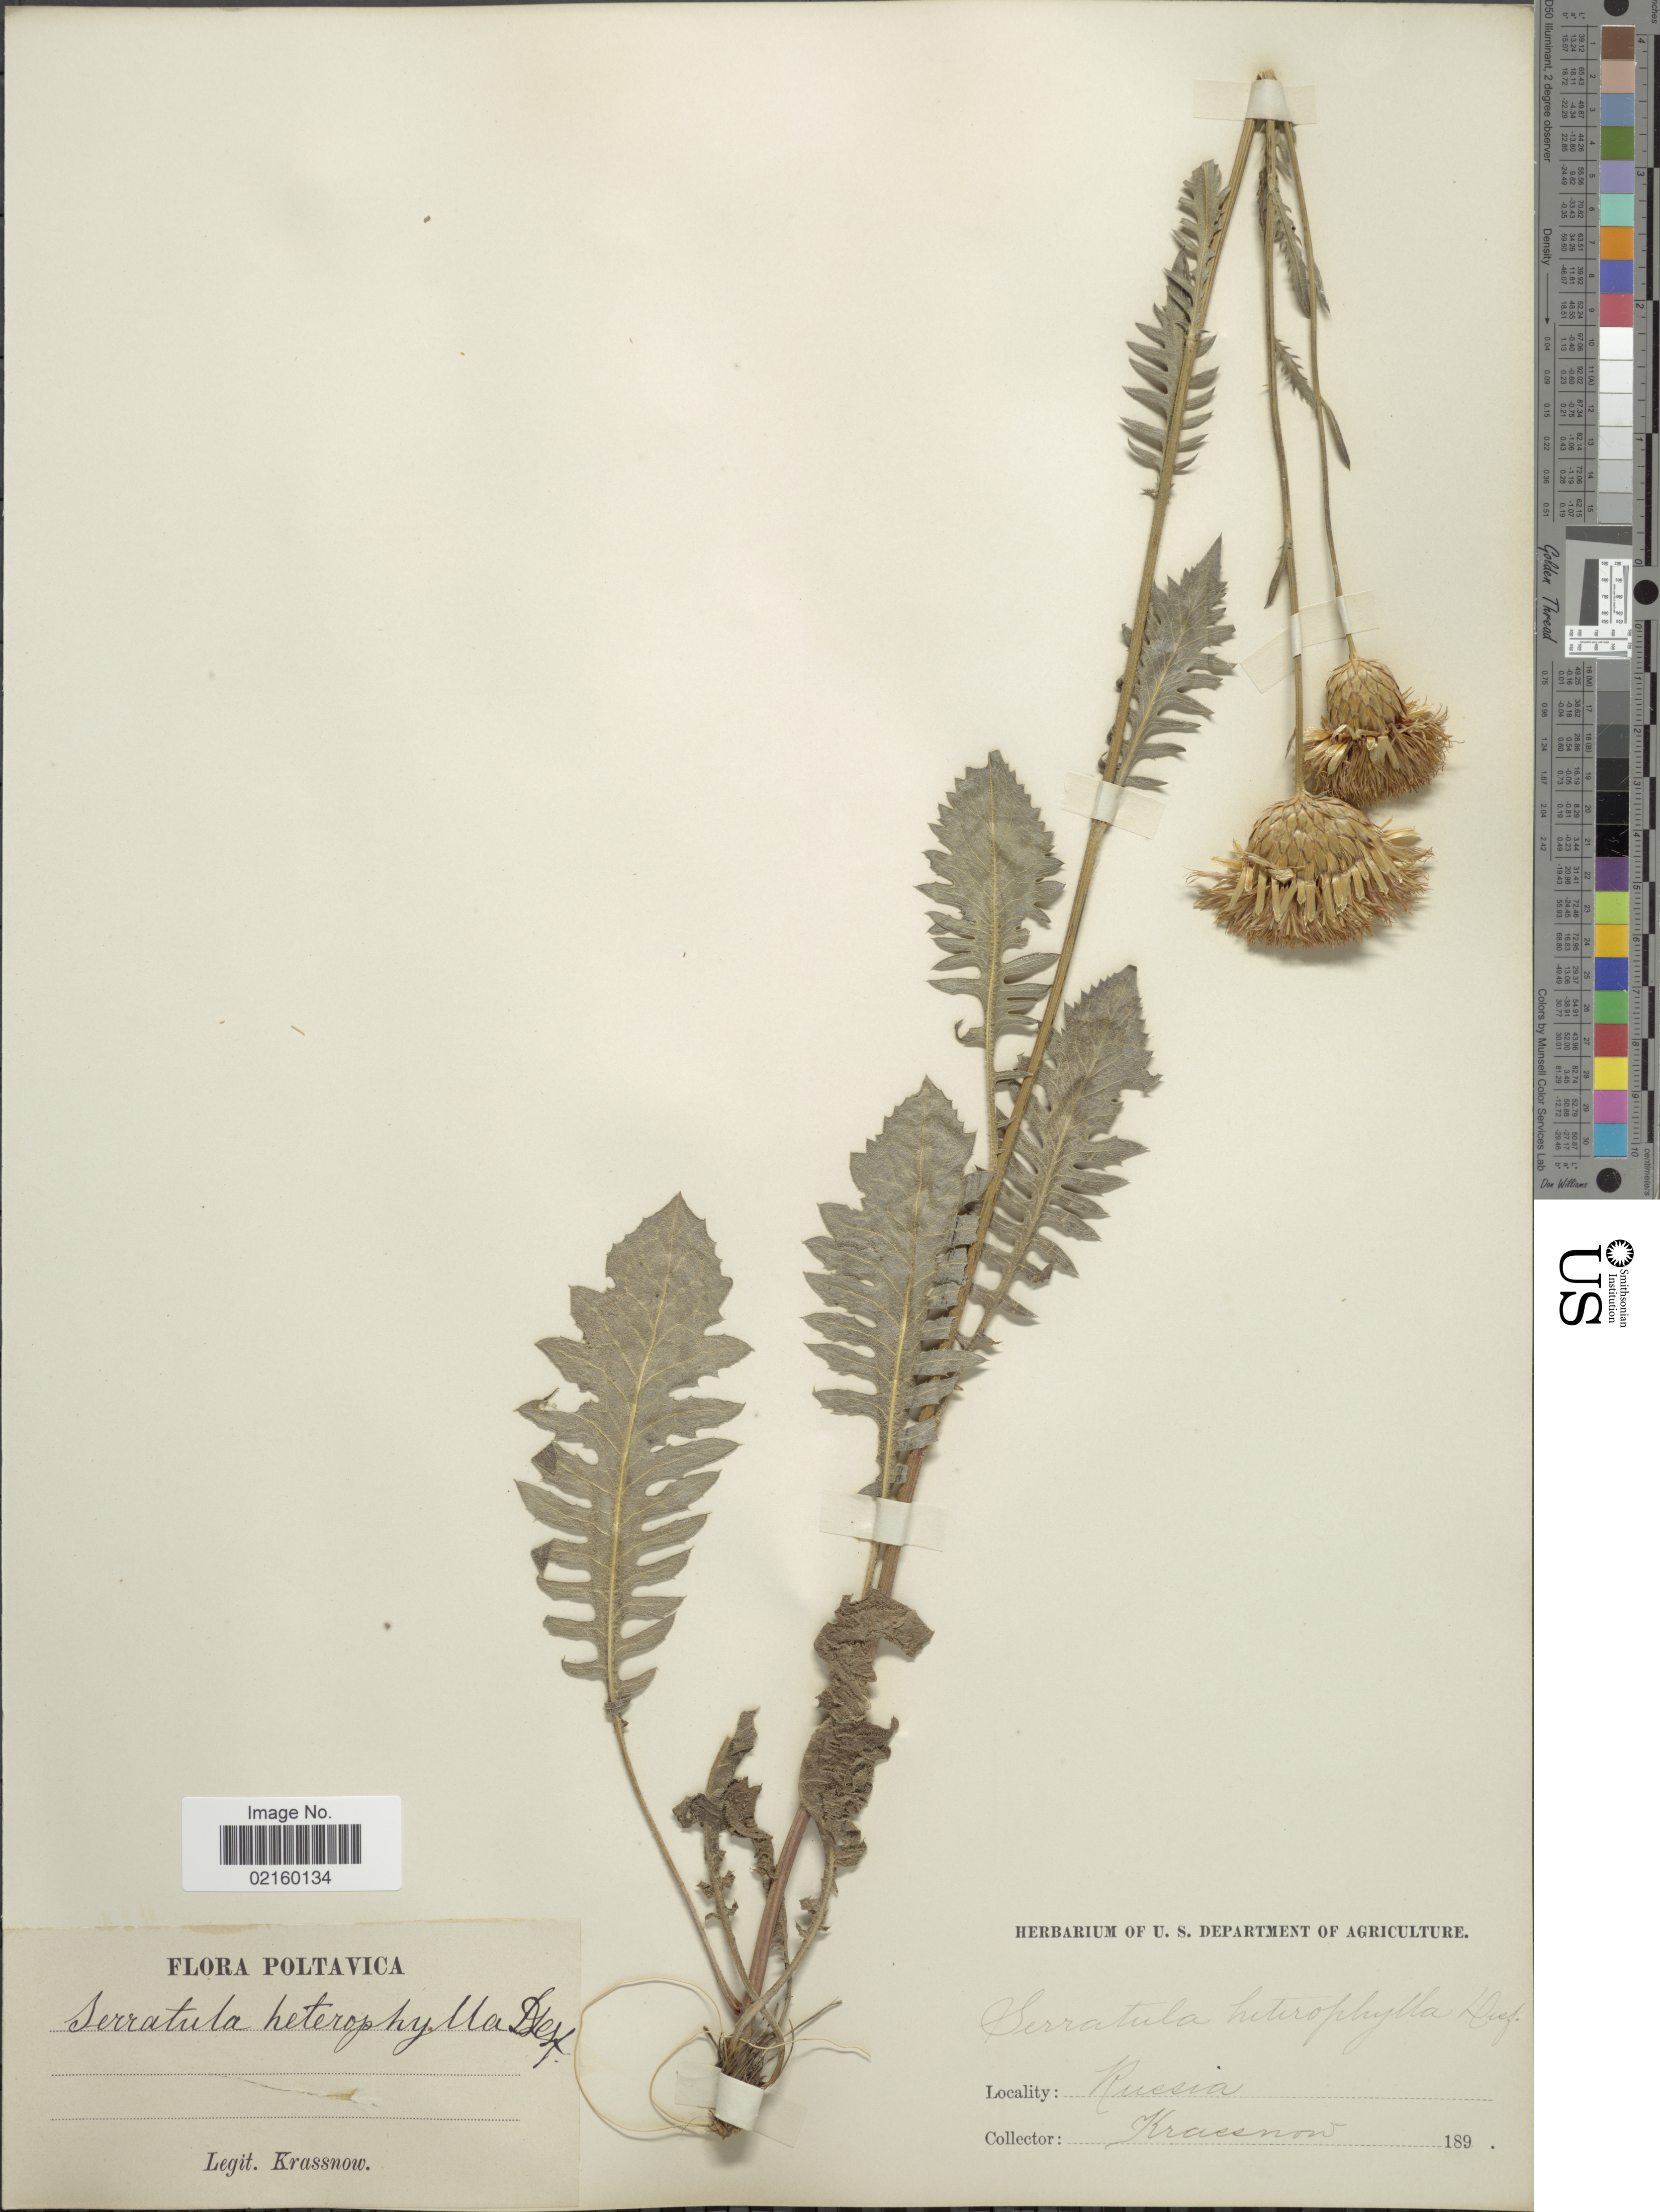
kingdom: Plantae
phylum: Tracheophyta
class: Magnoliopsida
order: Asterales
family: Asteraceae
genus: Klasea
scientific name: Klasea flavescens subsp. mucronata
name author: (Desf.) Cantó & Rivas Mart.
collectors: -. Krassnow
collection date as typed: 189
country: Ukraine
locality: Poltavica, Russia